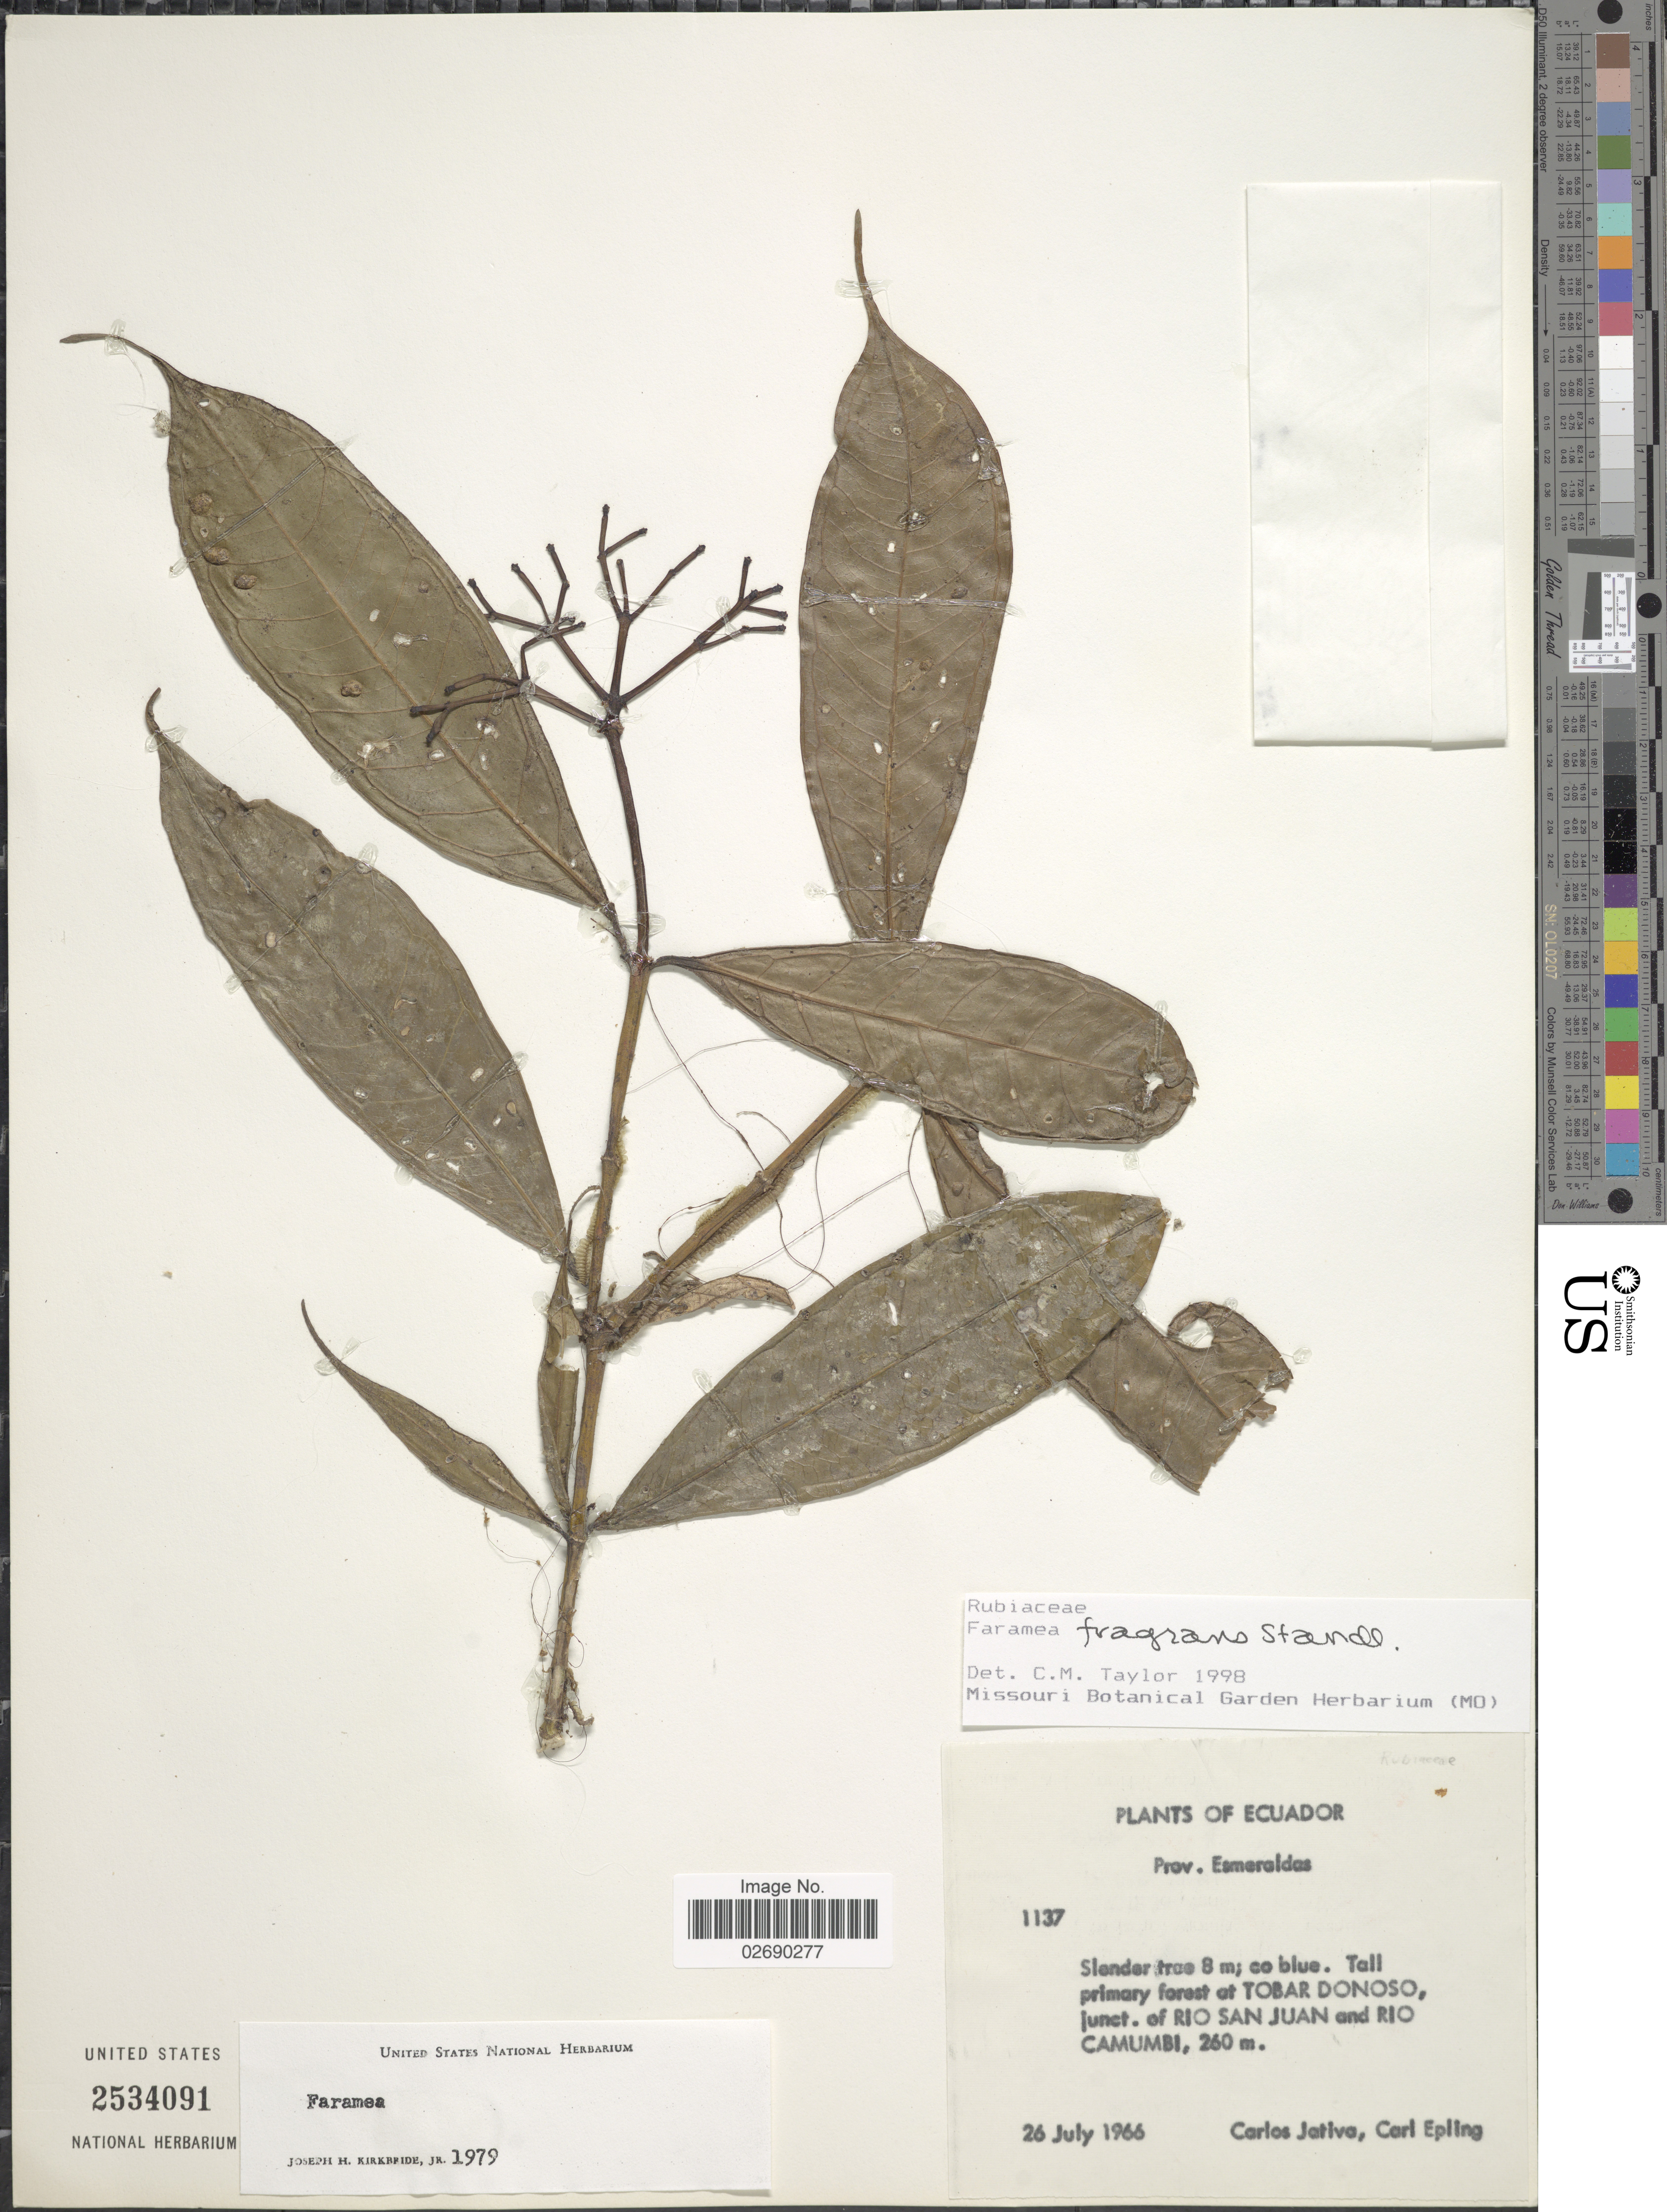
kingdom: Plantae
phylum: Tracheophyta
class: Magnoliopsida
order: Gentianales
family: Rubiaceae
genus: Faramea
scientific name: Faramea fragrans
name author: Standl.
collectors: C. D. Játiva & C. C. Epling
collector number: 1137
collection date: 1966-07-26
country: Ecuador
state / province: Esmeraldas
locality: Tall primary forest at Tobar Donoso, junct of Rio San Juan and Rio Camumbi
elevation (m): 260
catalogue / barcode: US 2534091